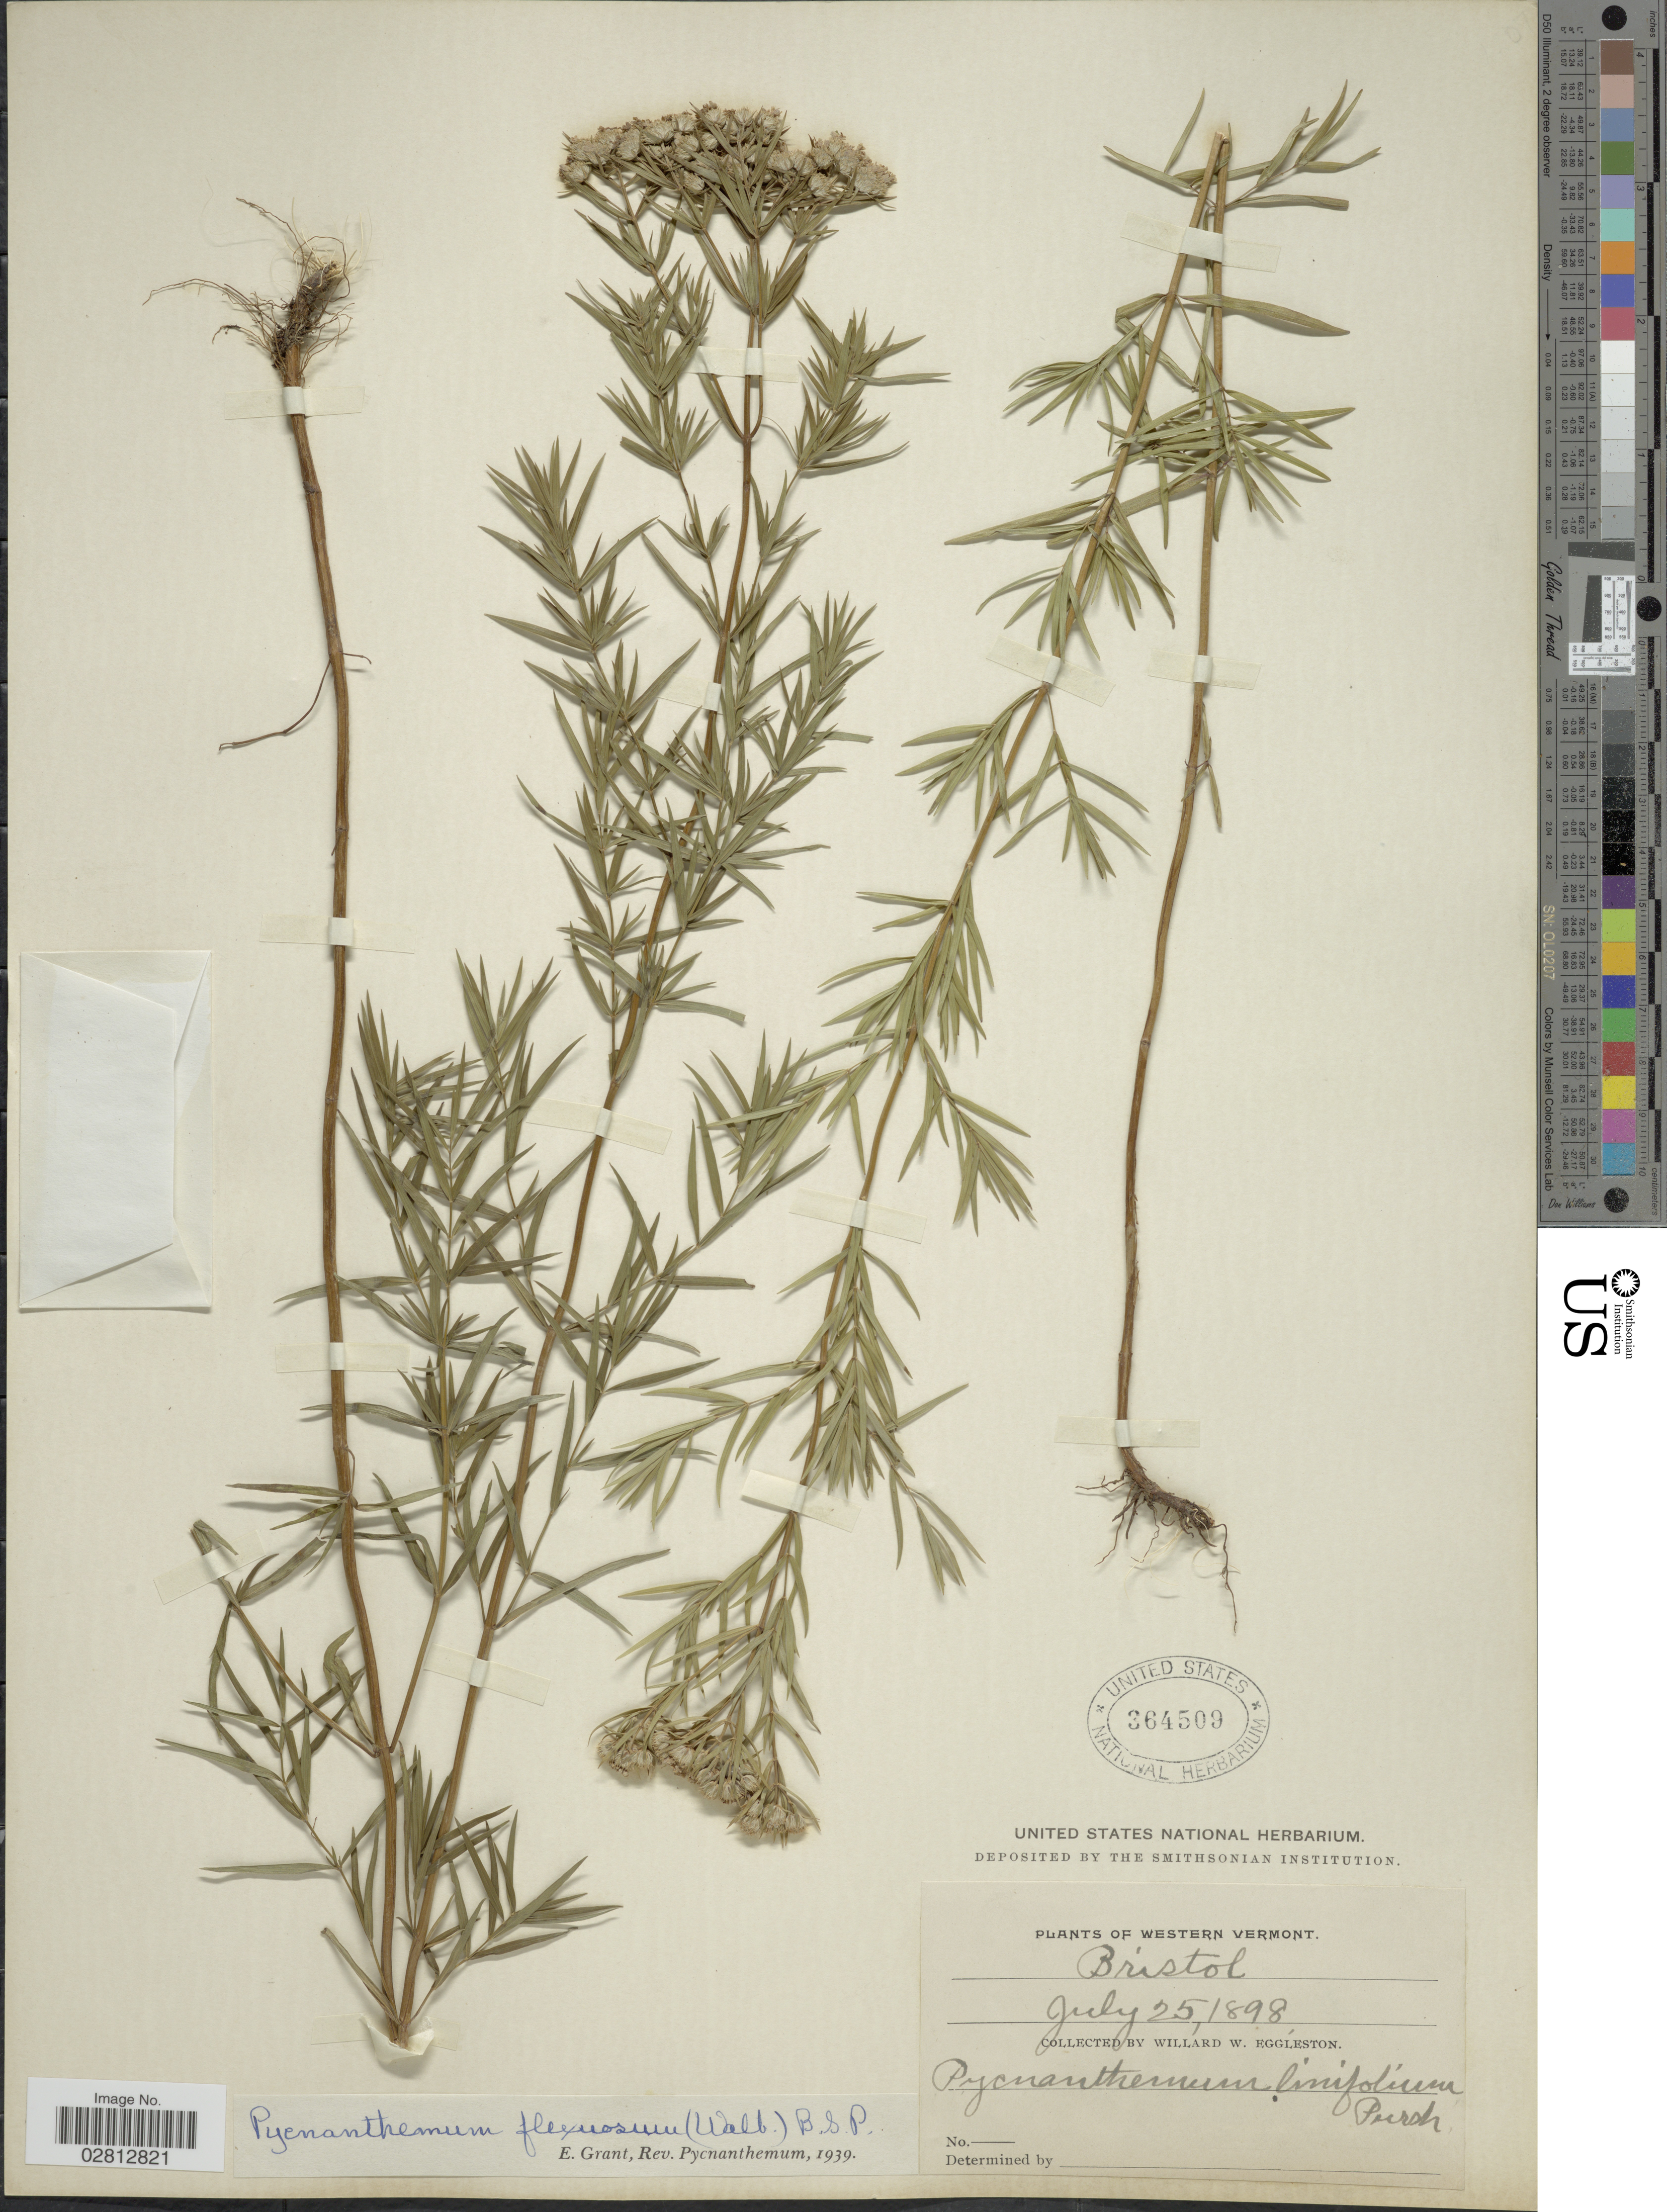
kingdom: Plantae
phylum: Tracheophyta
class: Magnoliopsida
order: Lamiales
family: Lamiaceae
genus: Pycnanthemum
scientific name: Pycnanthemum tenuifolium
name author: Schrad.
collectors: W. W. Eggleston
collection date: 1898-07-25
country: United States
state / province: Vermont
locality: Western Vermont. Bristol.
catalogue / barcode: US 364509